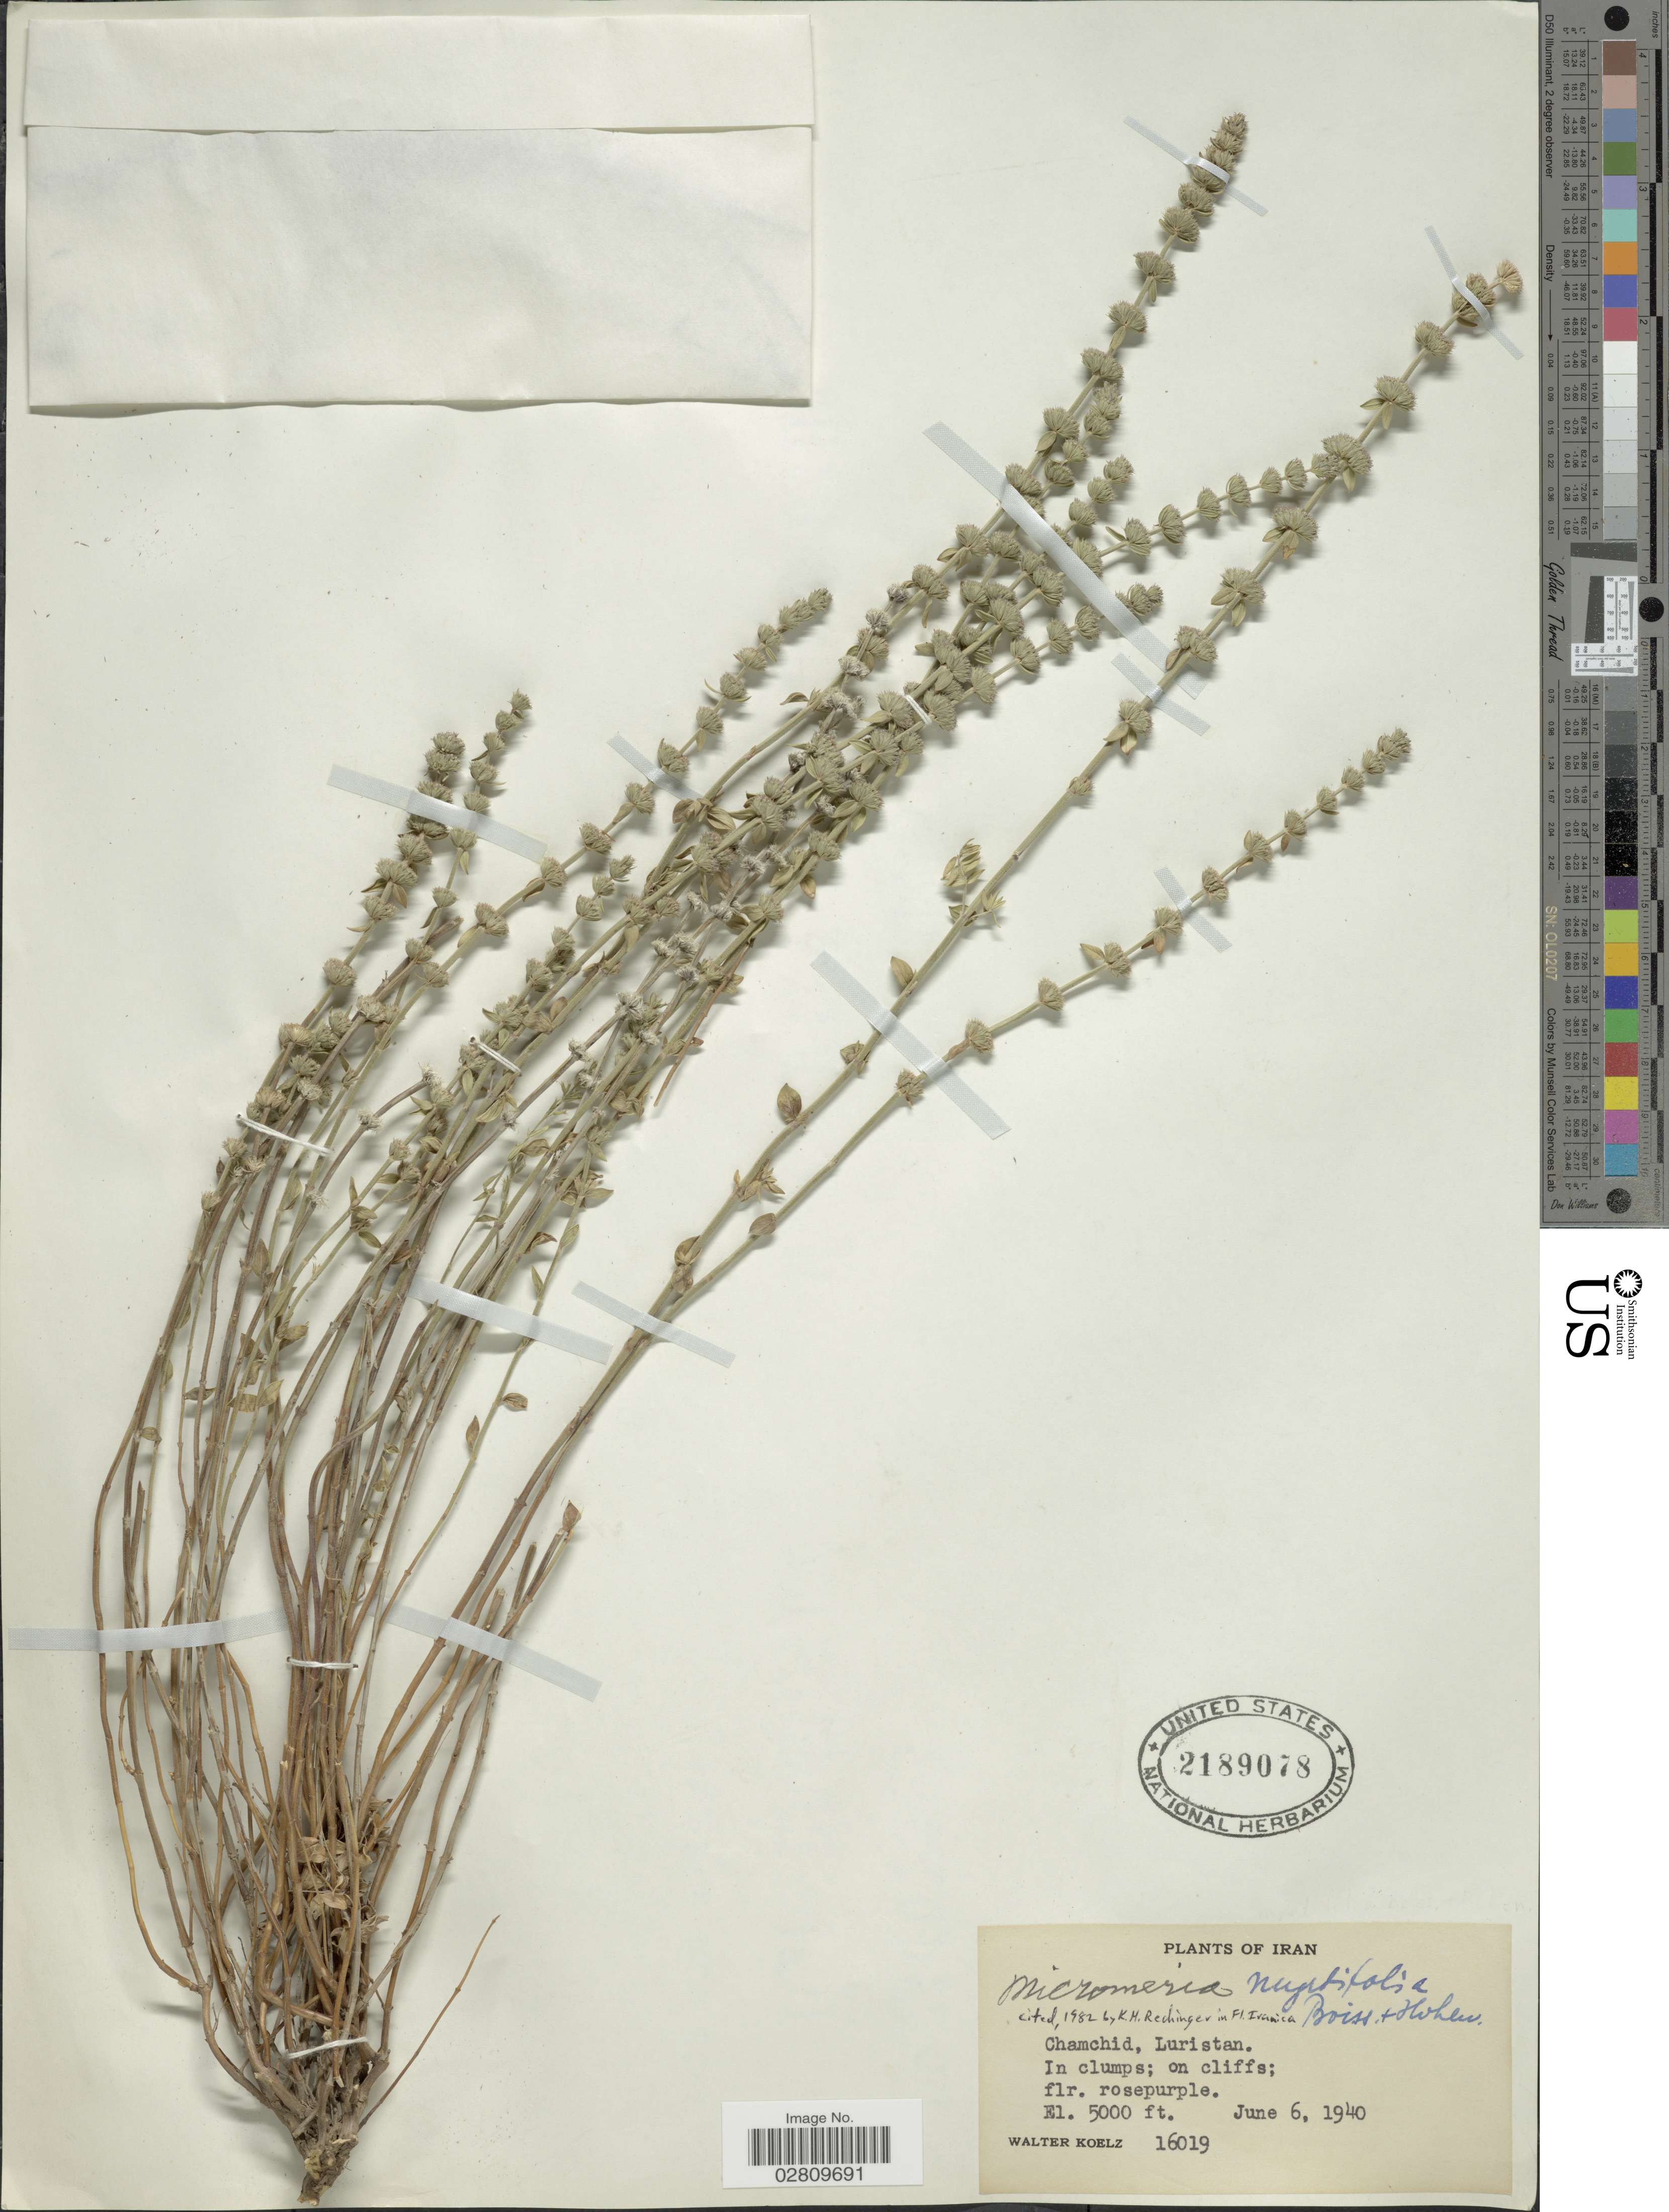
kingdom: Plantae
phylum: Tracheophyta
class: Magnoliopsida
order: Lamiales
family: Lamiaceae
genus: Micromeria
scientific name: Micromeria myrtifolia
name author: Boiss. & Hohen.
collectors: W. N. Koelz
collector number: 16019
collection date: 1940-06-06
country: Iran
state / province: Lorestan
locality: Chamchid, Luristan.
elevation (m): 1524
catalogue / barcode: US 2189078